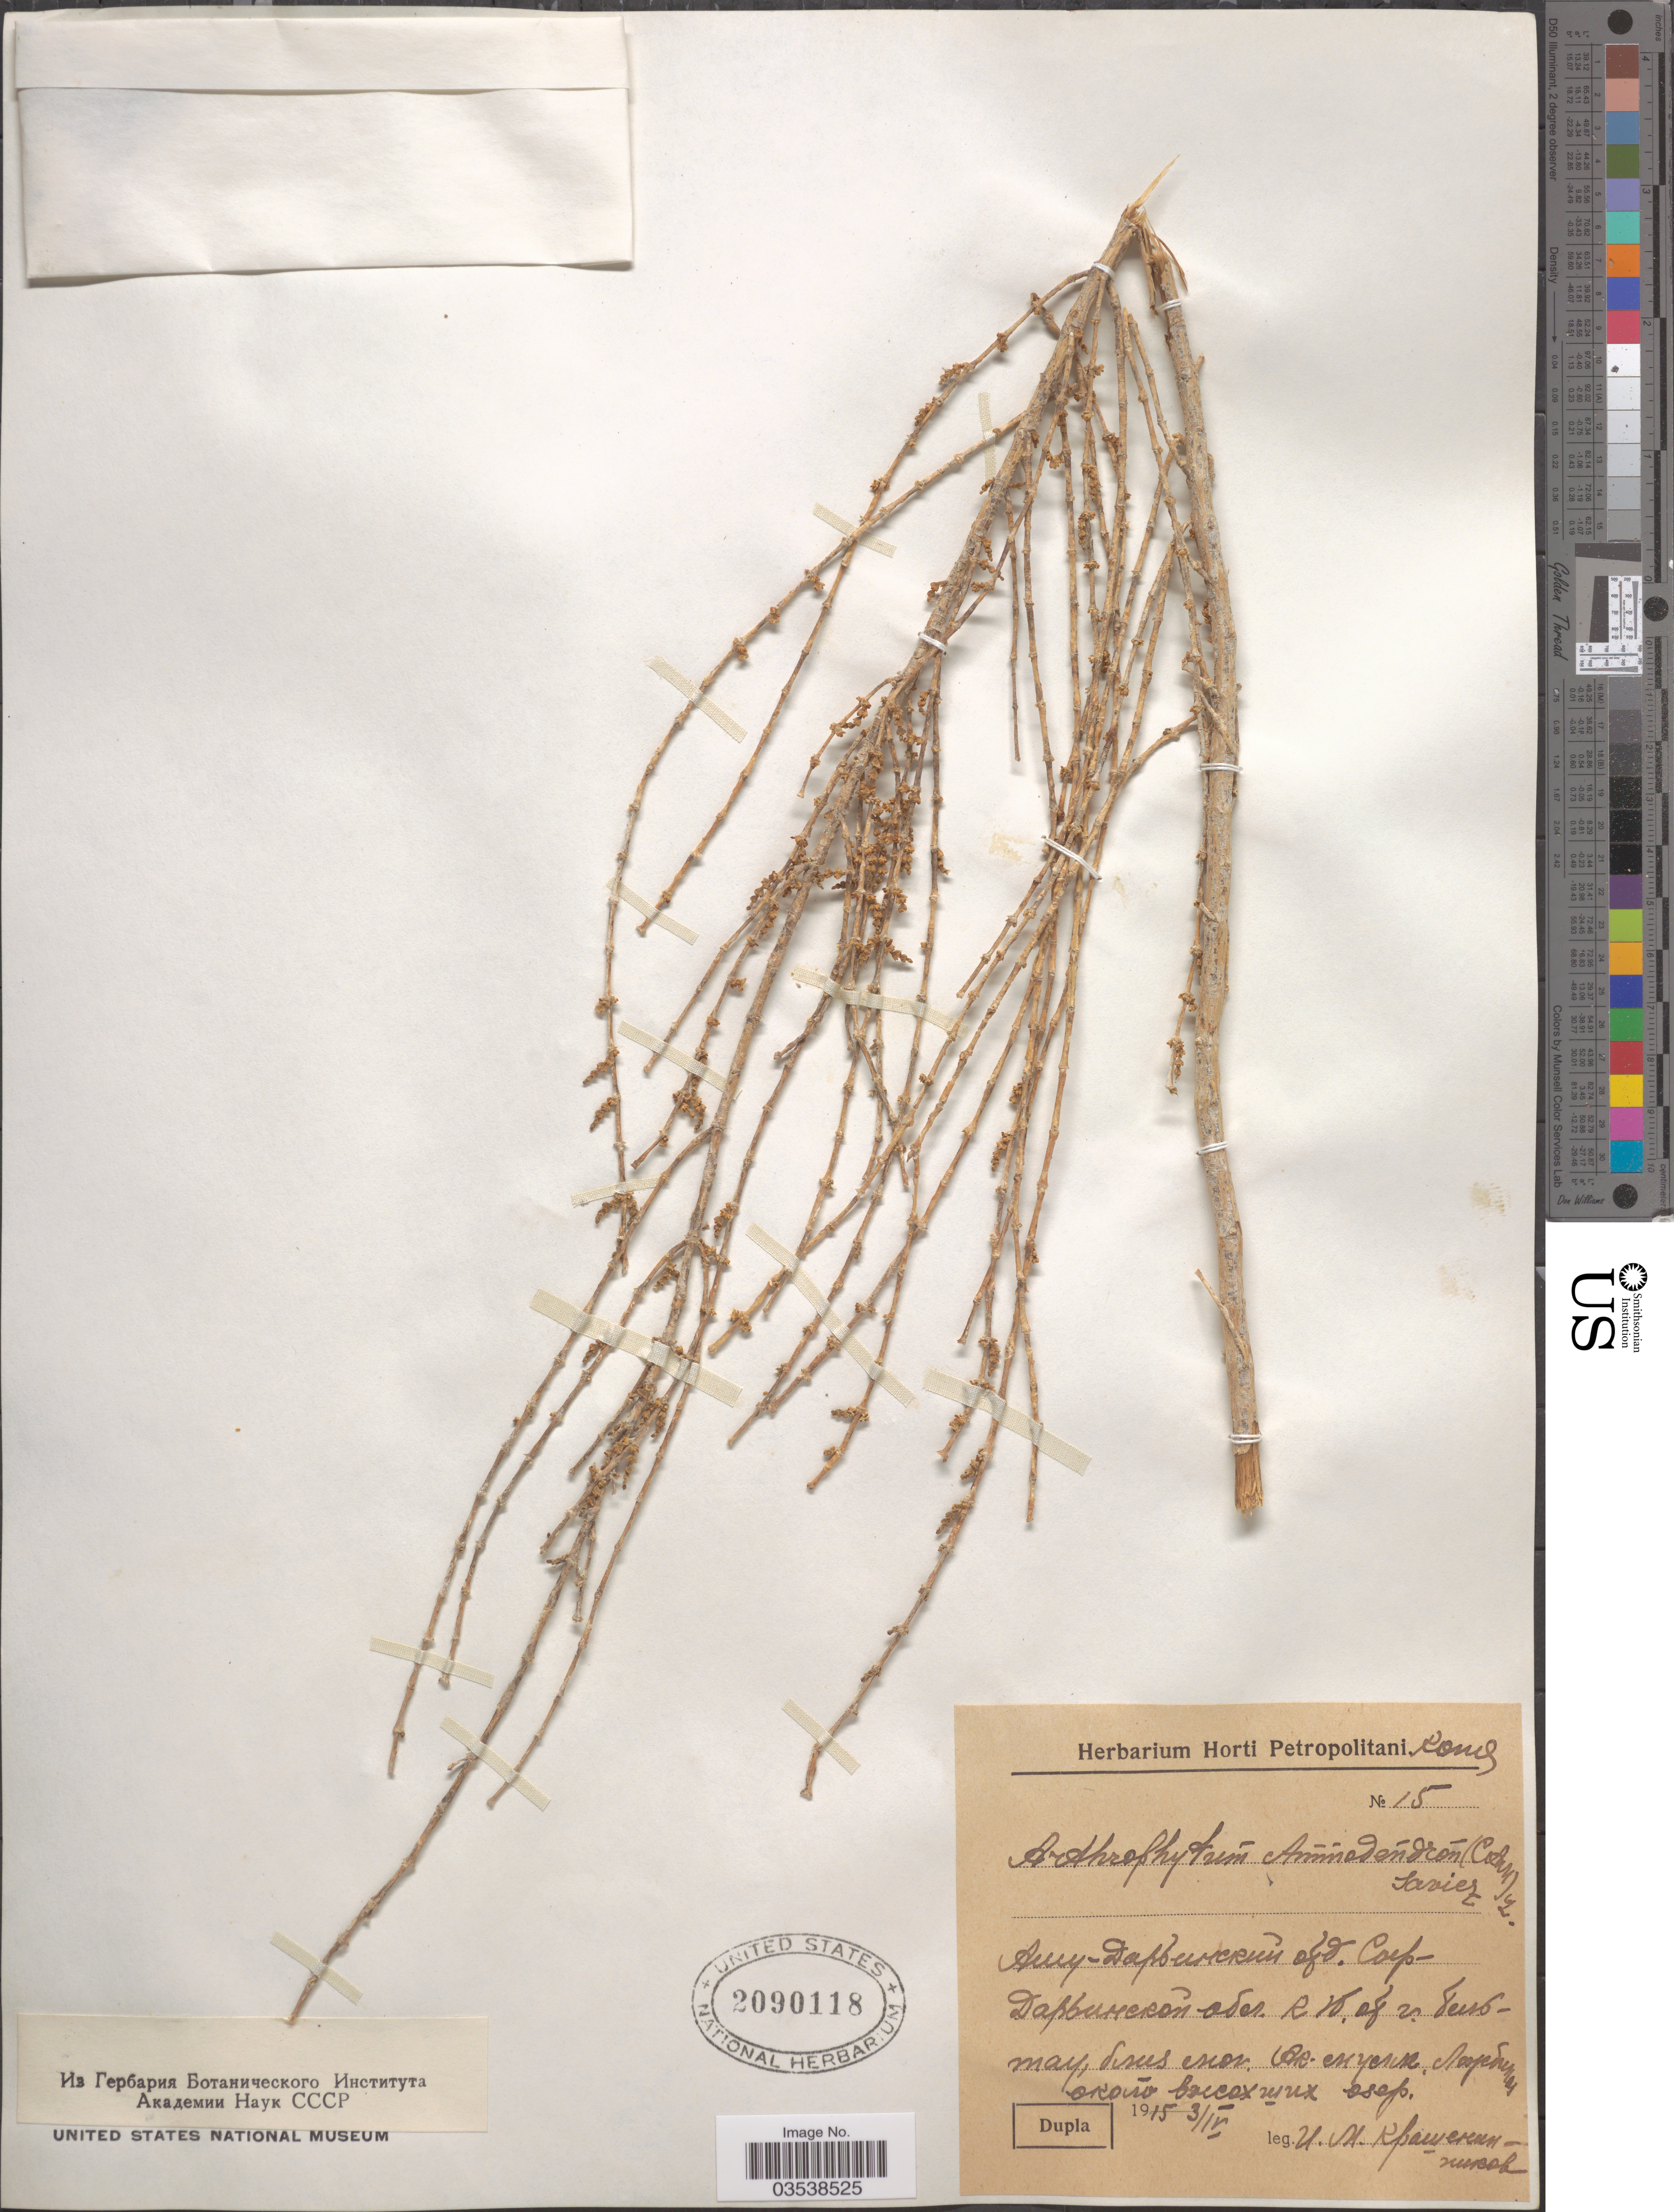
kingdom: Plantae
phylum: Tracheophyta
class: Magnoliopsida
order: Caryophyllales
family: Amaranthaceae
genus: Haloxylon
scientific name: Haloxylon ammodendron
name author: (C.A. Mey.) Bunge ex Fenzl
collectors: H. Krascheninnikov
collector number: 15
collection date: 1915-04-03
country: Uzbekistan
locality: S of Beltau Mt.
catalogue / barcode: US 2090118